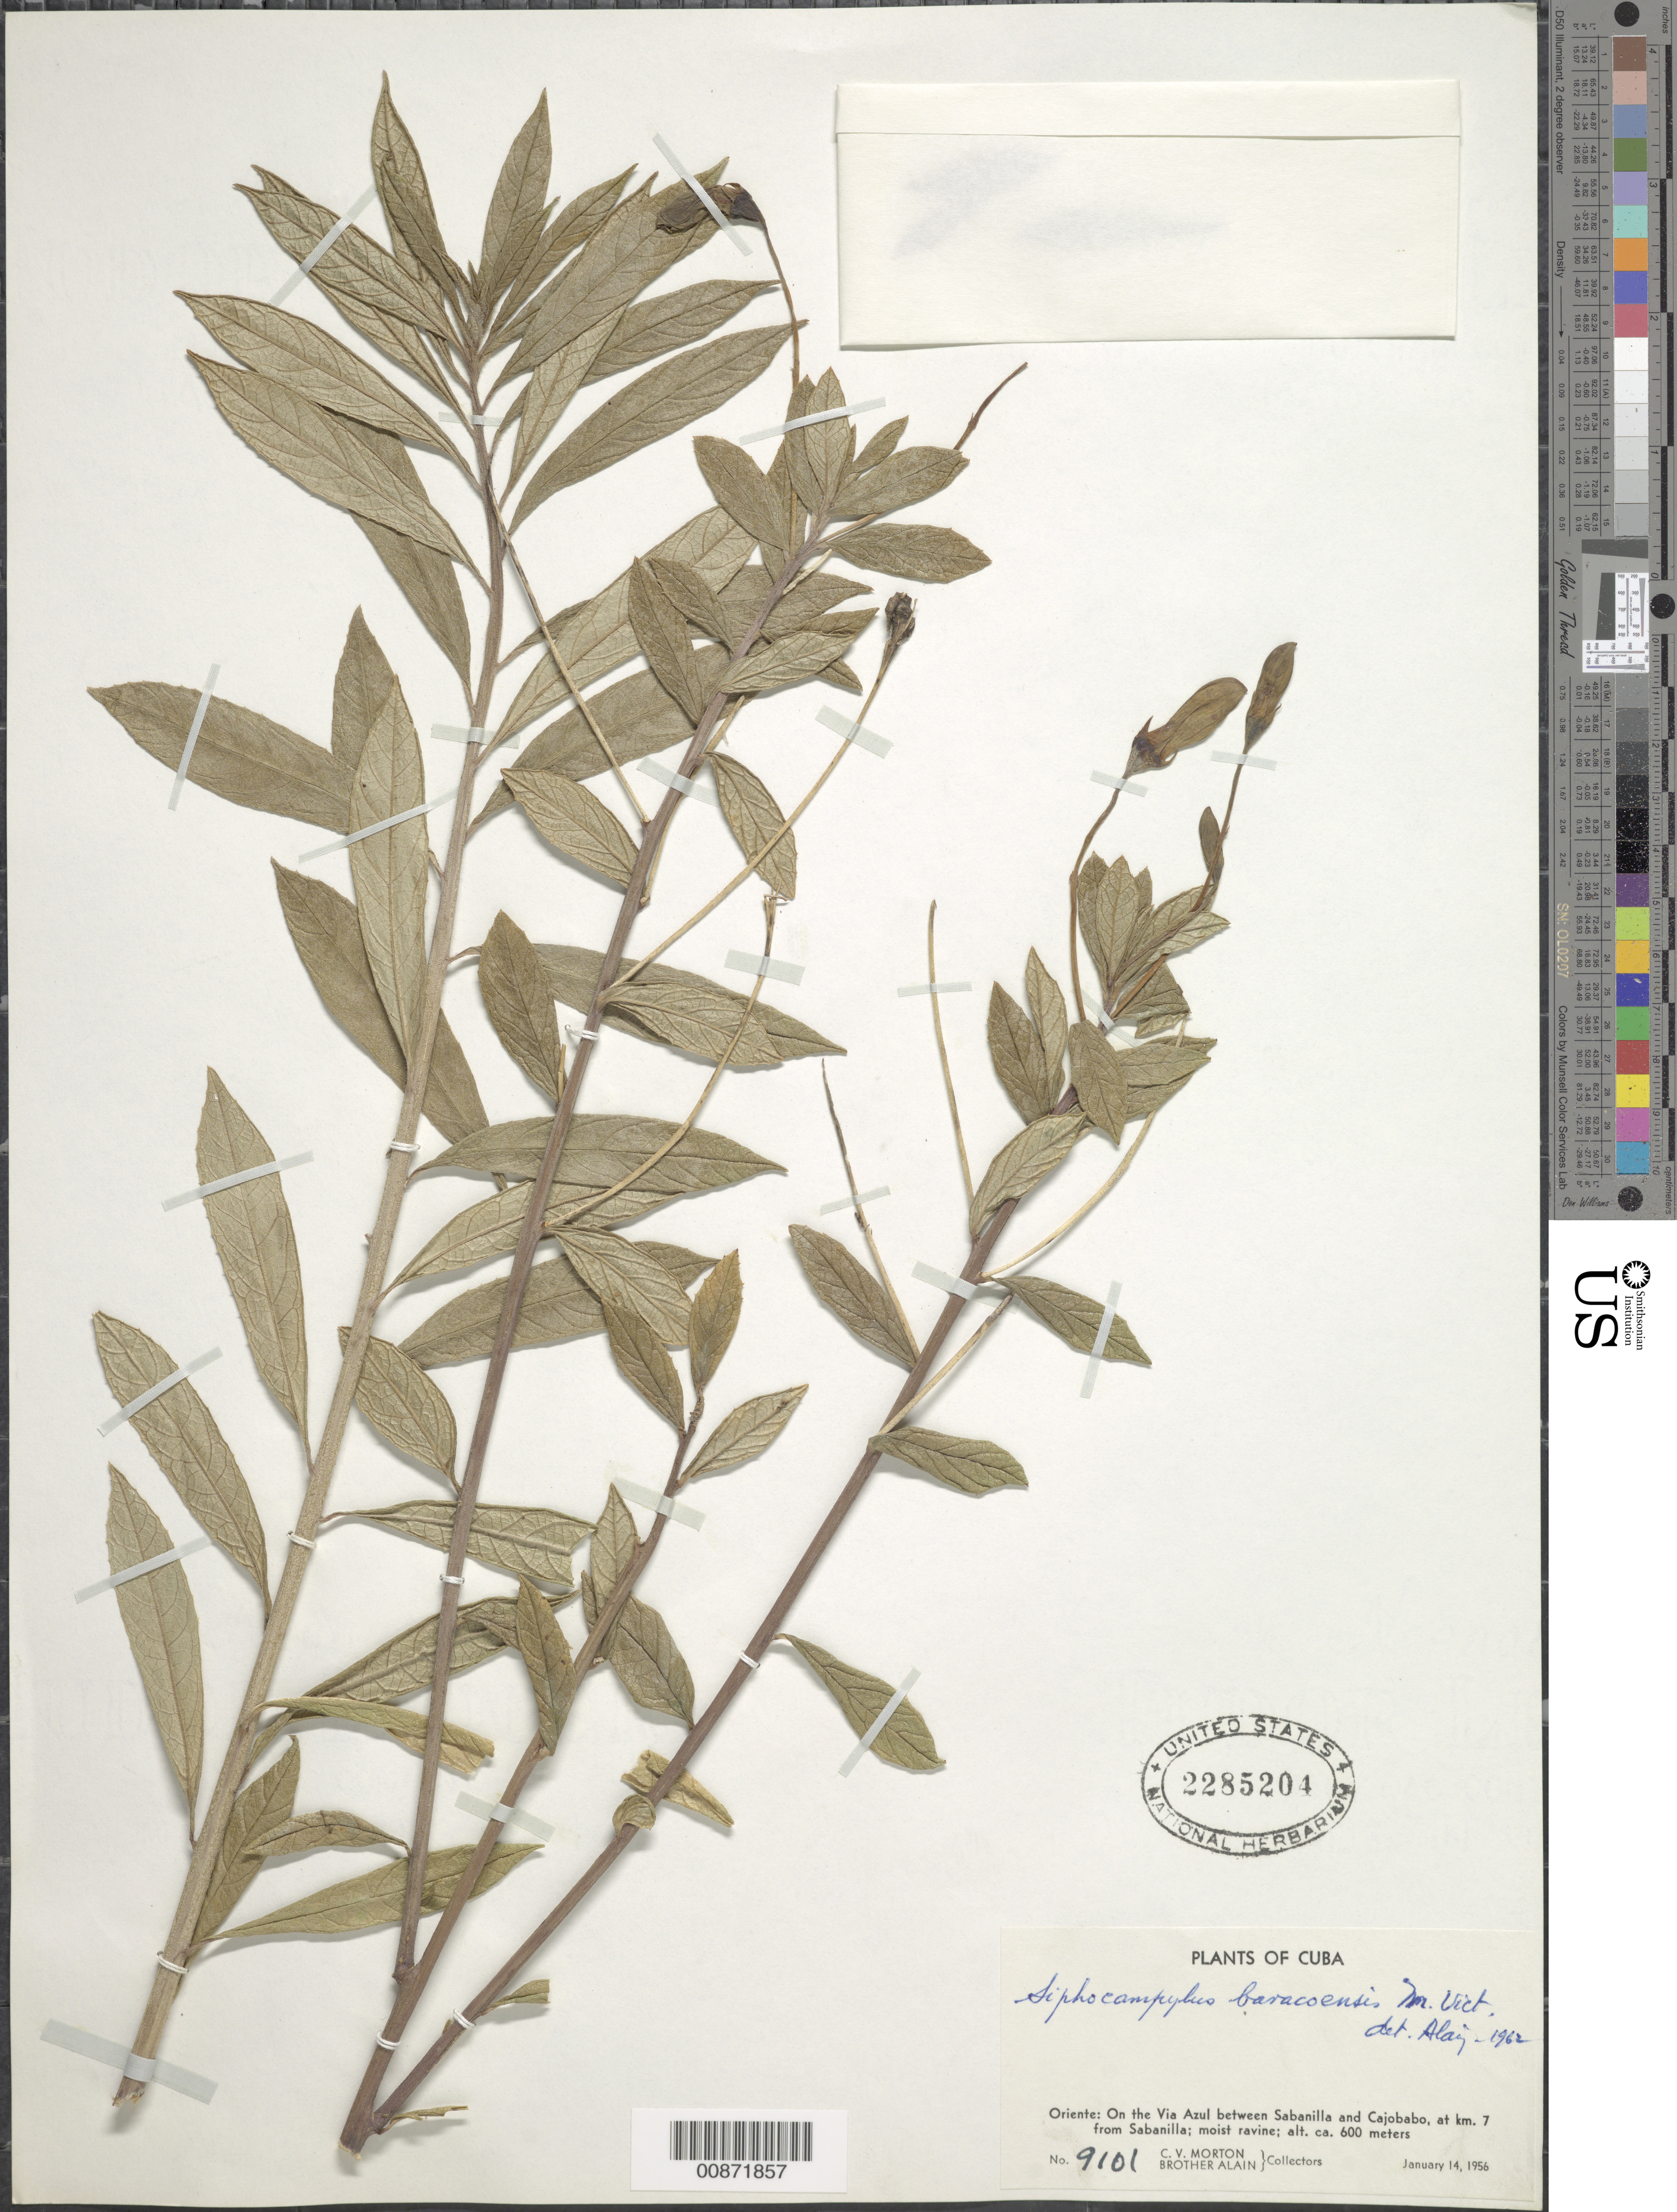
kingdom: Plantae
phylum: Tracheophyta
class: Magnoliopsida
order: Asterales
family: Campanulaceae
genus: Siphocampylus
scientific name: Siphocampylus baracoensis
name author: Vict.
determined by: Liogier, Alain H.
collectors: C. V. Morton & A. H. Liogier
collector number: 9101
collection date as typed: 14 Jan 1956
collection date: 1956-01-14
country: Cuba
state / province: Oriente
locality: On the Via Azul between Sabanilla and Cajobabo, at km 7 from Sabanilla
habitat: Moist ravine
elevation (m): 600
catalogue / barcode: US 2285204